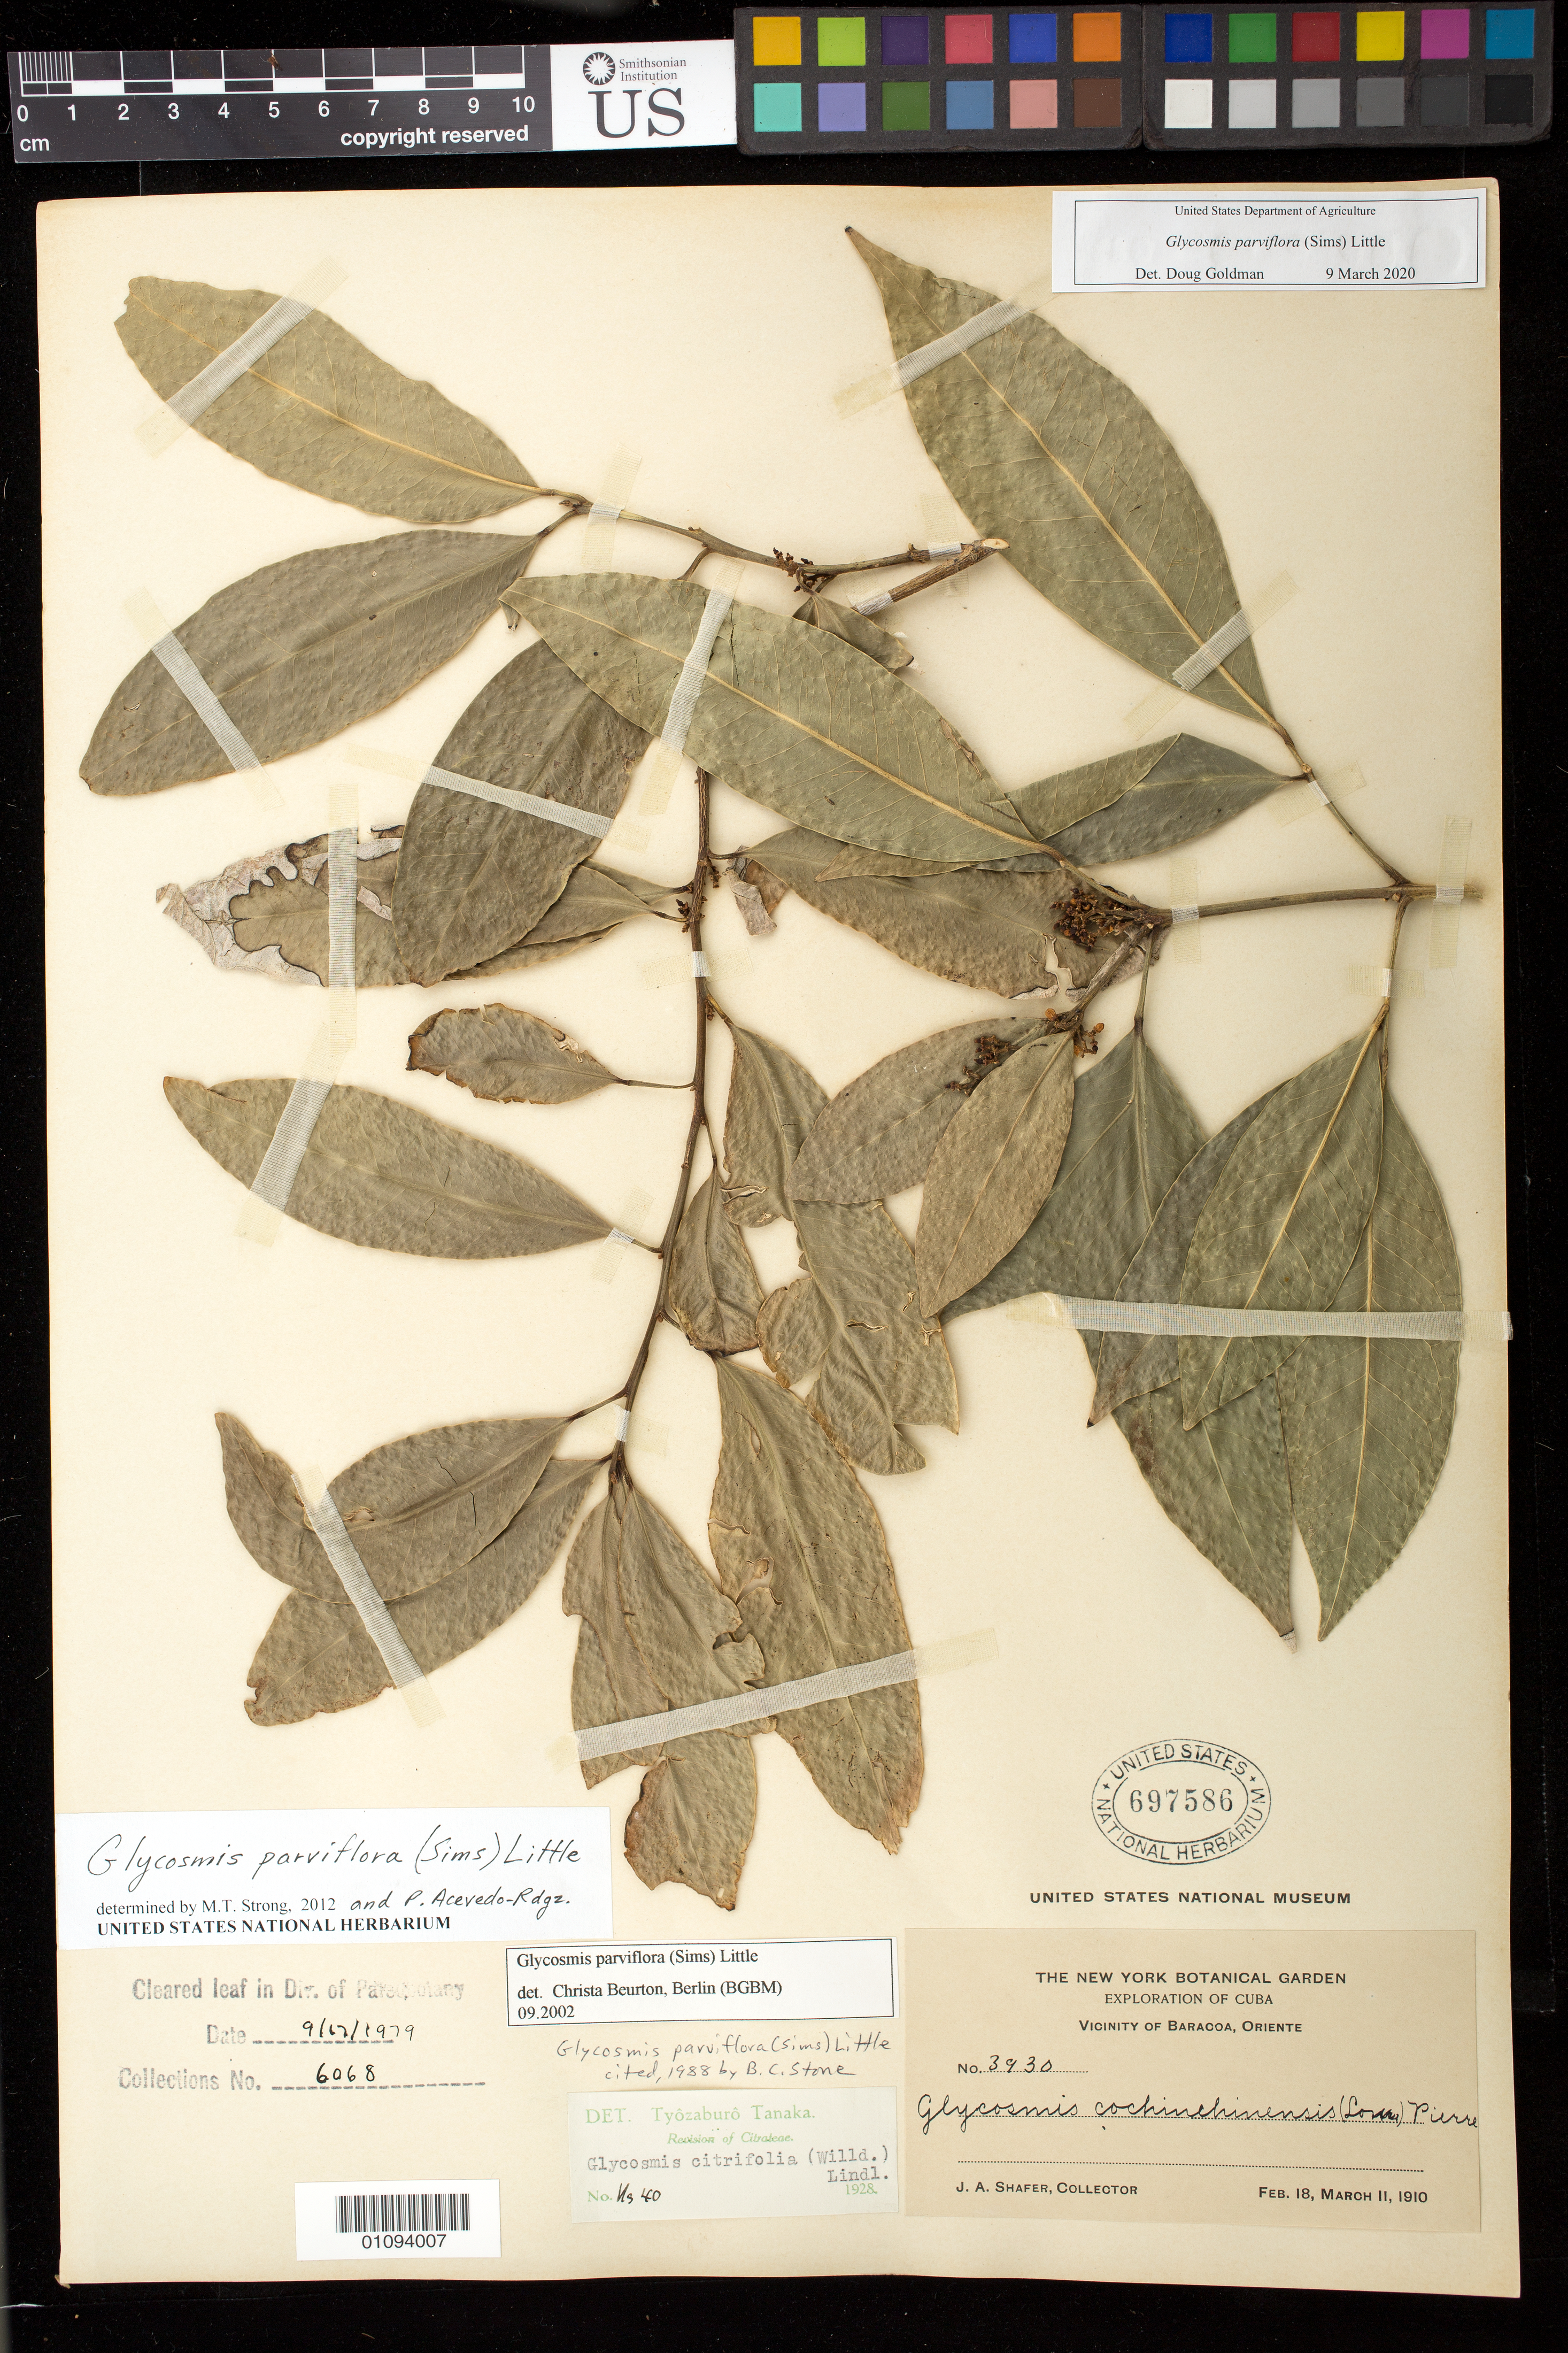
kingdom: Plantae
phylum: Tracheophyta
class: Magnoliopsida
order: Sapindales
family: Rutaceae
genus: Glycosmis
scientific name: Glycosmis parviflora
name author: (Sims) Little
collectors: J. A. Shafer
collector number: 3930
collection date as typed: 18 Feb 1910 and 11 Mar 1910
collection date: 1910-02-18,1910-03-11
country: Cuba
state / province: Guantánamo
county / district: Baracoa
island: Cuba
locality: Vicinity of Baracoa, Oriente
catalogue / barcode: US 697586